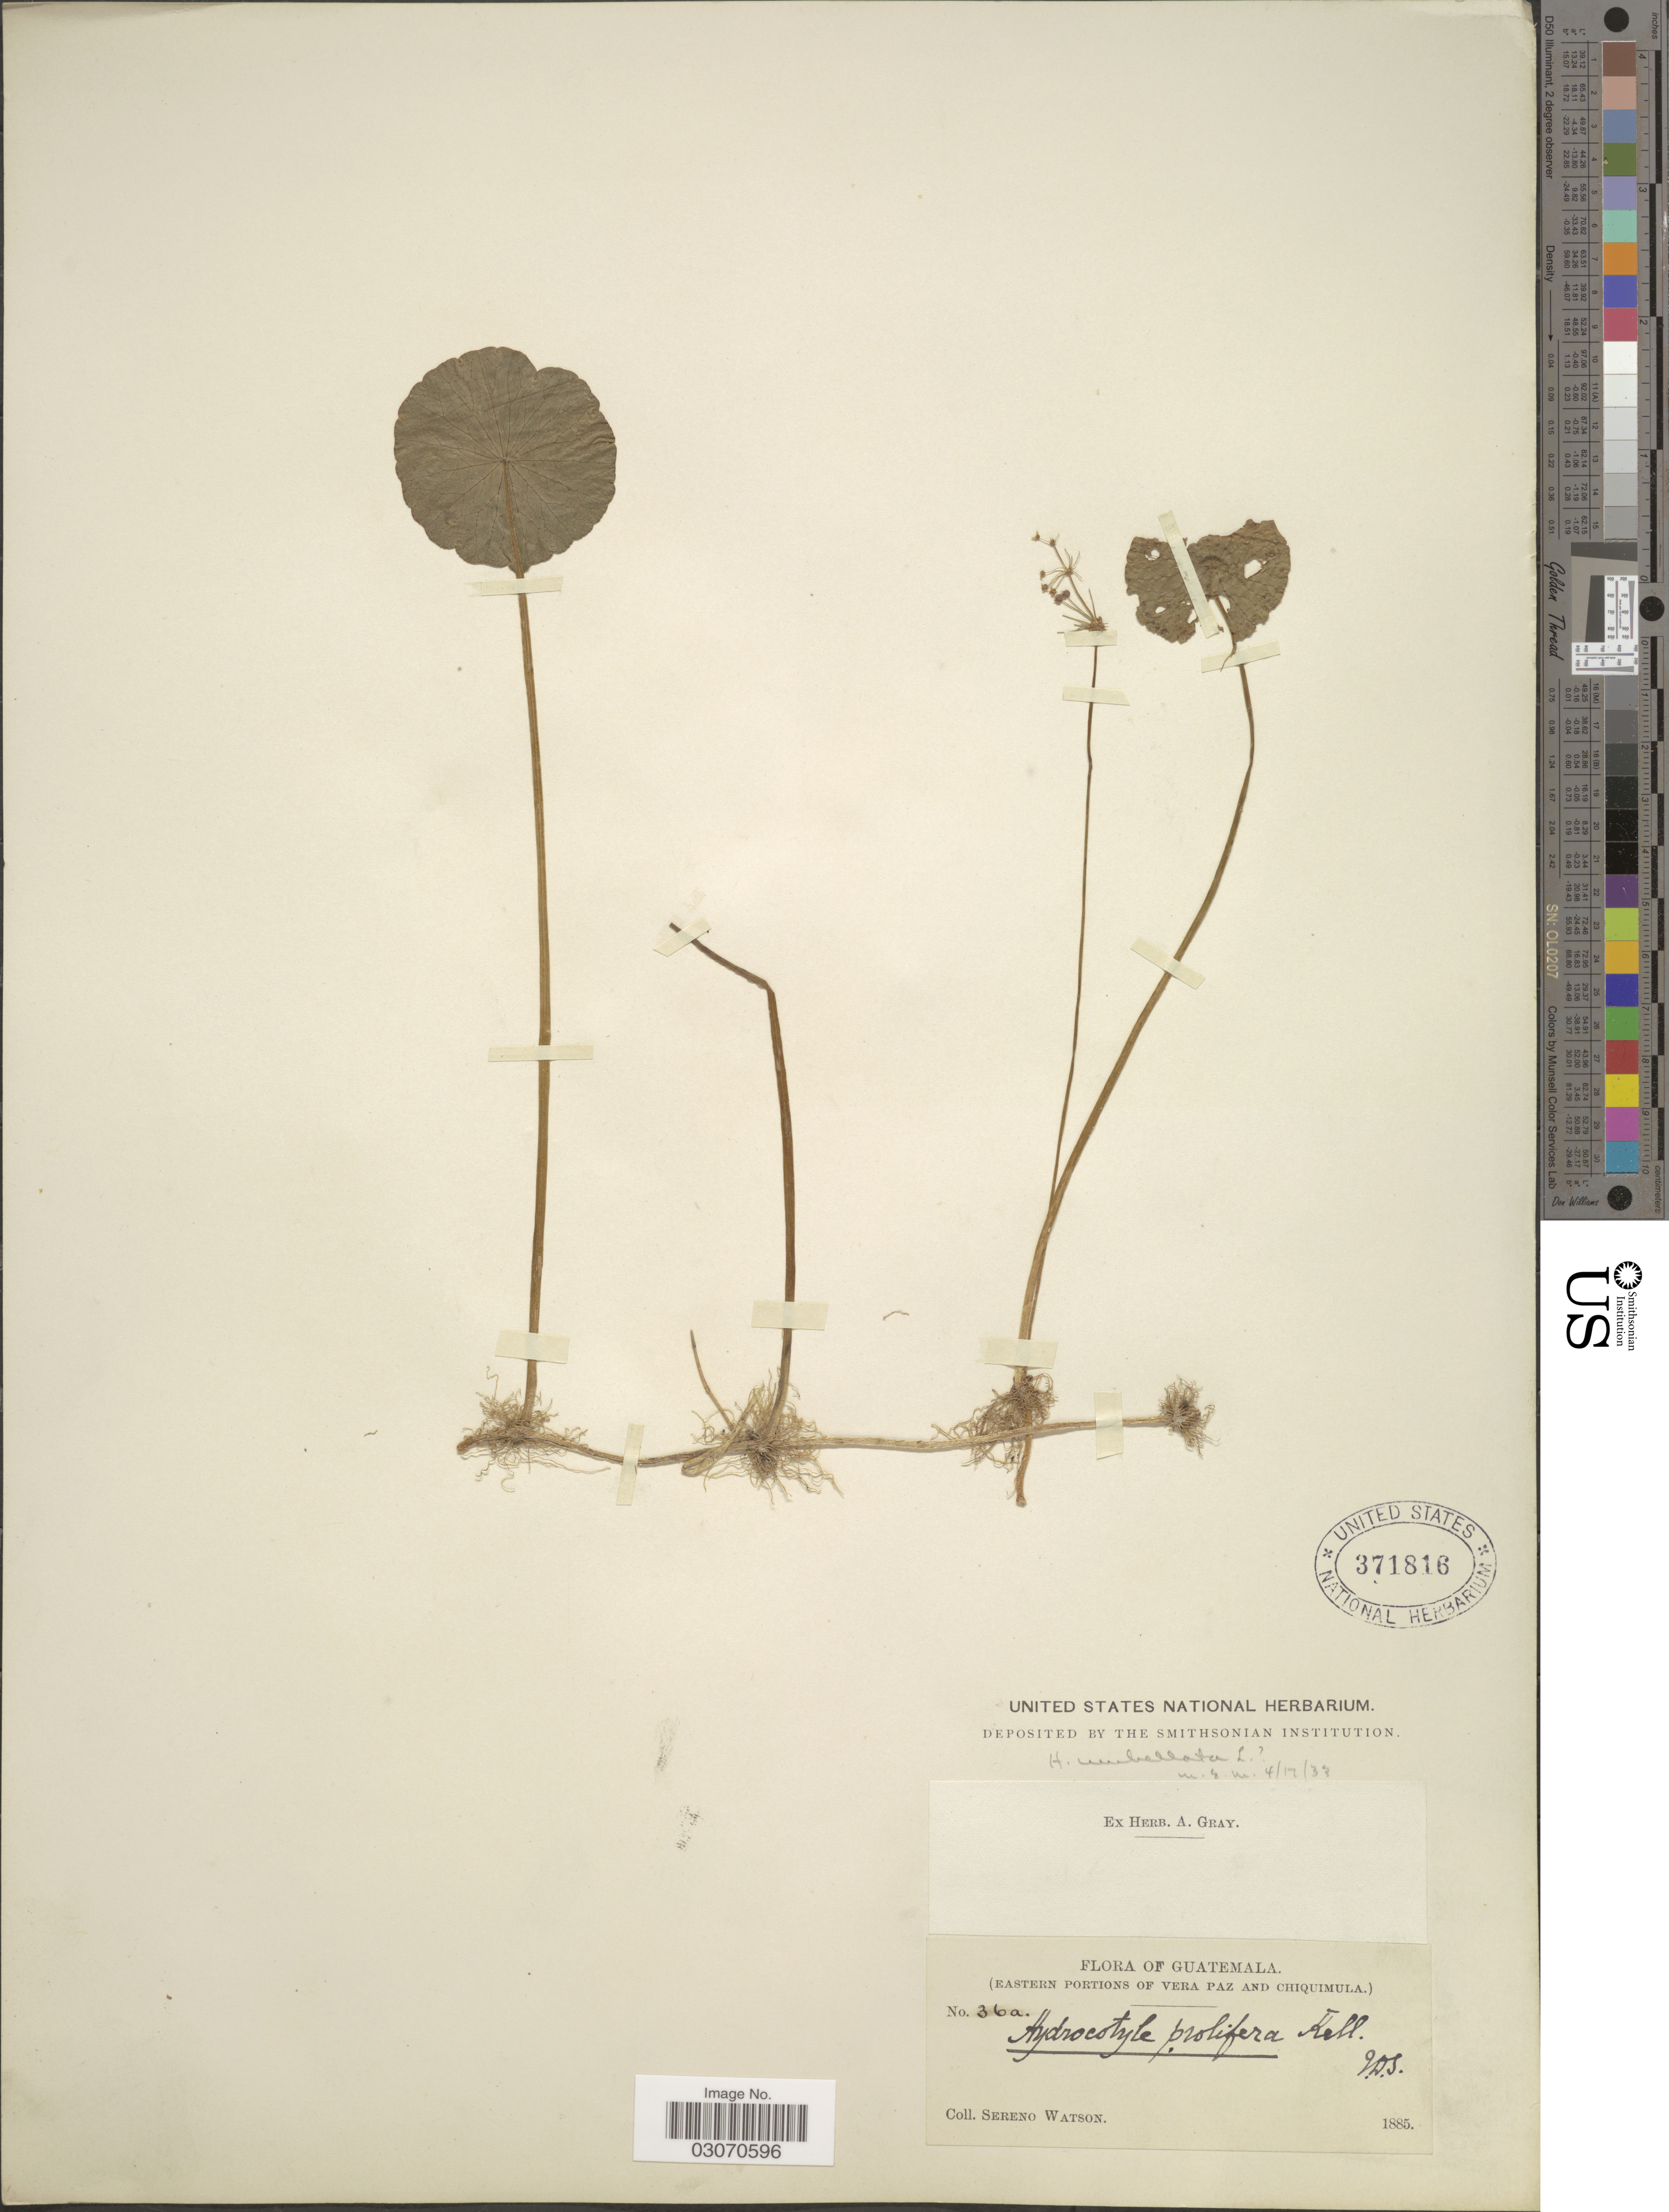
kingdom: Plantae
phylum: Tracheophyta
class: Magnoliopsida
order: Apiales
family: Araliaceae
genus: Hydrocotyle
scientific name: Hydrocotyle umbellata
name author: L.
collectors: S. Watson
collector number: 36a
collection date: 1885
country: Guatemala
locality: Eastern portions of Vera Paz and Chiquimala).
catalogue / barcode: US 371816